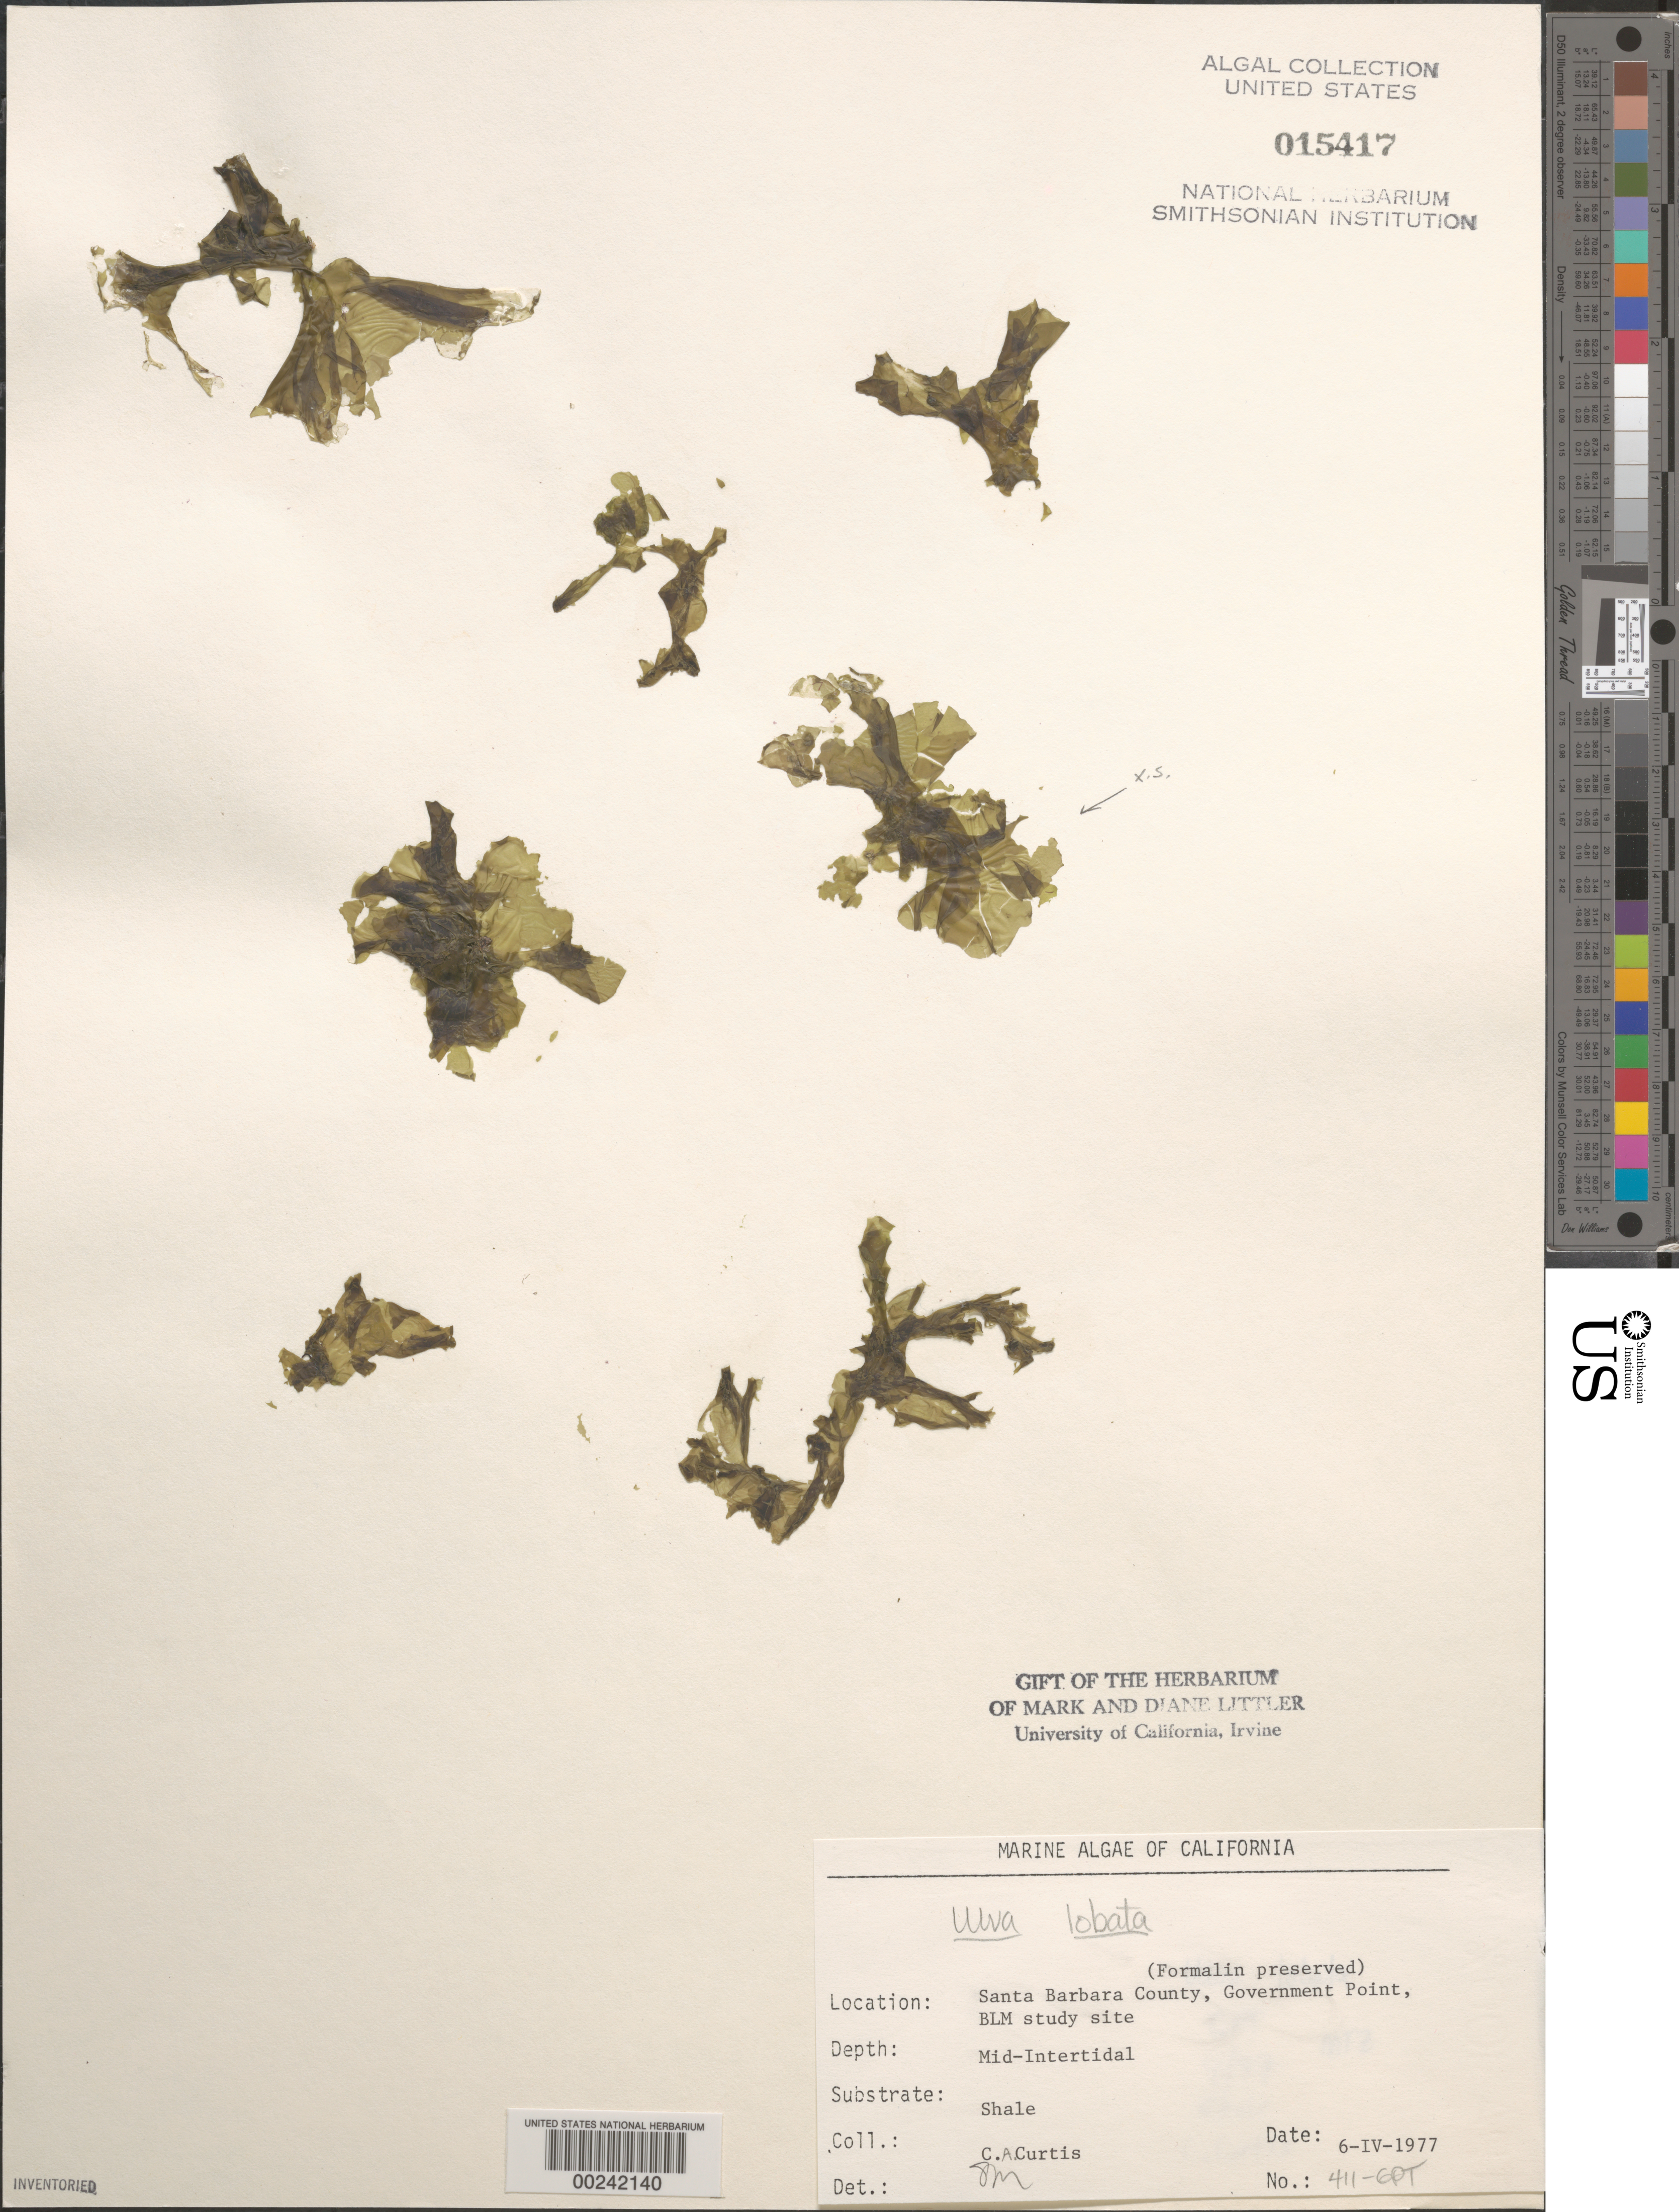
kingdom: Plantae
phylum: Chlorophyta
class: Ulvophyceae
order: Ulvales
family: Ulvaceae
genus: Ulva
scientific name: Ulva lactuca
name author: L.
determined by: Algae name updating Project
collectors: C. Curtis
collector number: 411-gpt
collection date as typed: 06 Apr 1977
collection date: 1977-04-06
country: United States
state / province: California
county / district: Santa Barbara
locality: Government Point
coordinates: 34 26'31"N, 120 24'06"W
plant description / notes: BLM-SOCALBIGHT Rocky Intertidal Survey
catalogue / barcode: US 15417